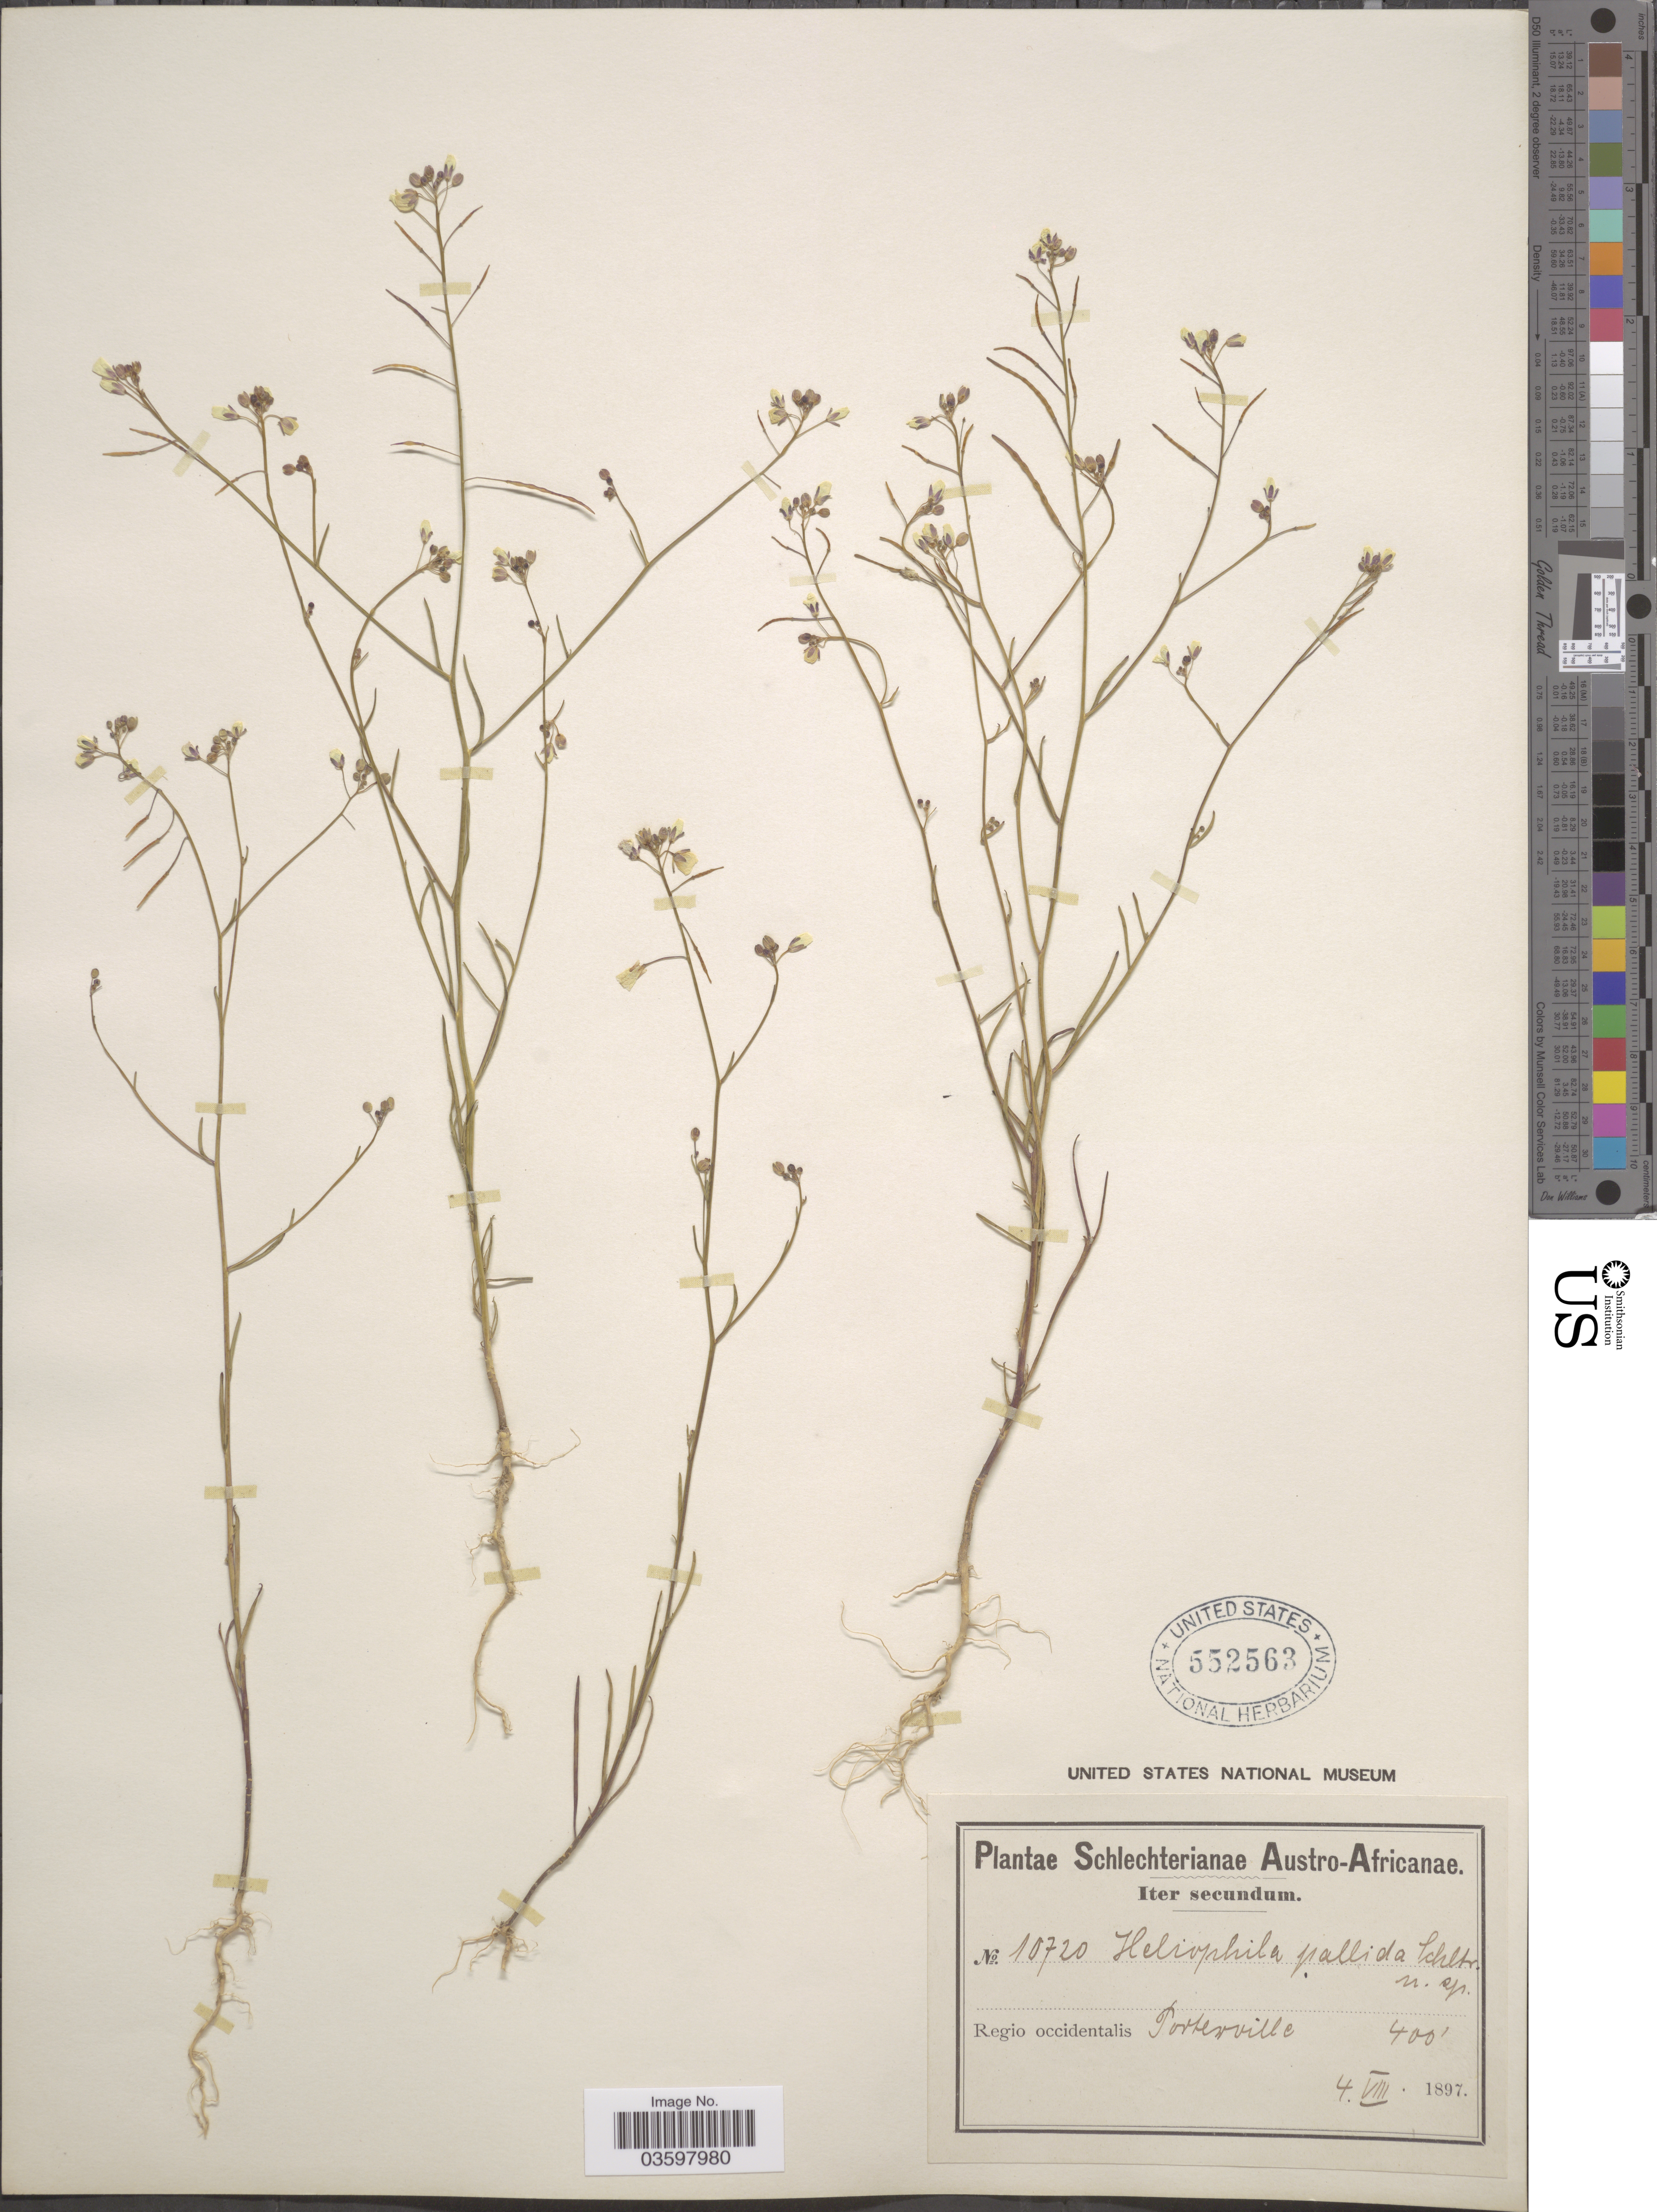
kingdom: Plantae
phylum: Tracheophyta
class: Magnoliopsida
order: Brassicales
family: Brassicaceae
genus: Heliophila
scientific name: Heliophila pallida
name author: Schltr. ex O.E. Schulz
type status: Type Collection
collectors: Schlechter, --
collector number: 10720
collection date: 1897-08-04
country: South Africa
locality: Austro-Africanae. Regio occidentalis. Porterville.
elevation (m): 122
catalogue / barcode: US 552563